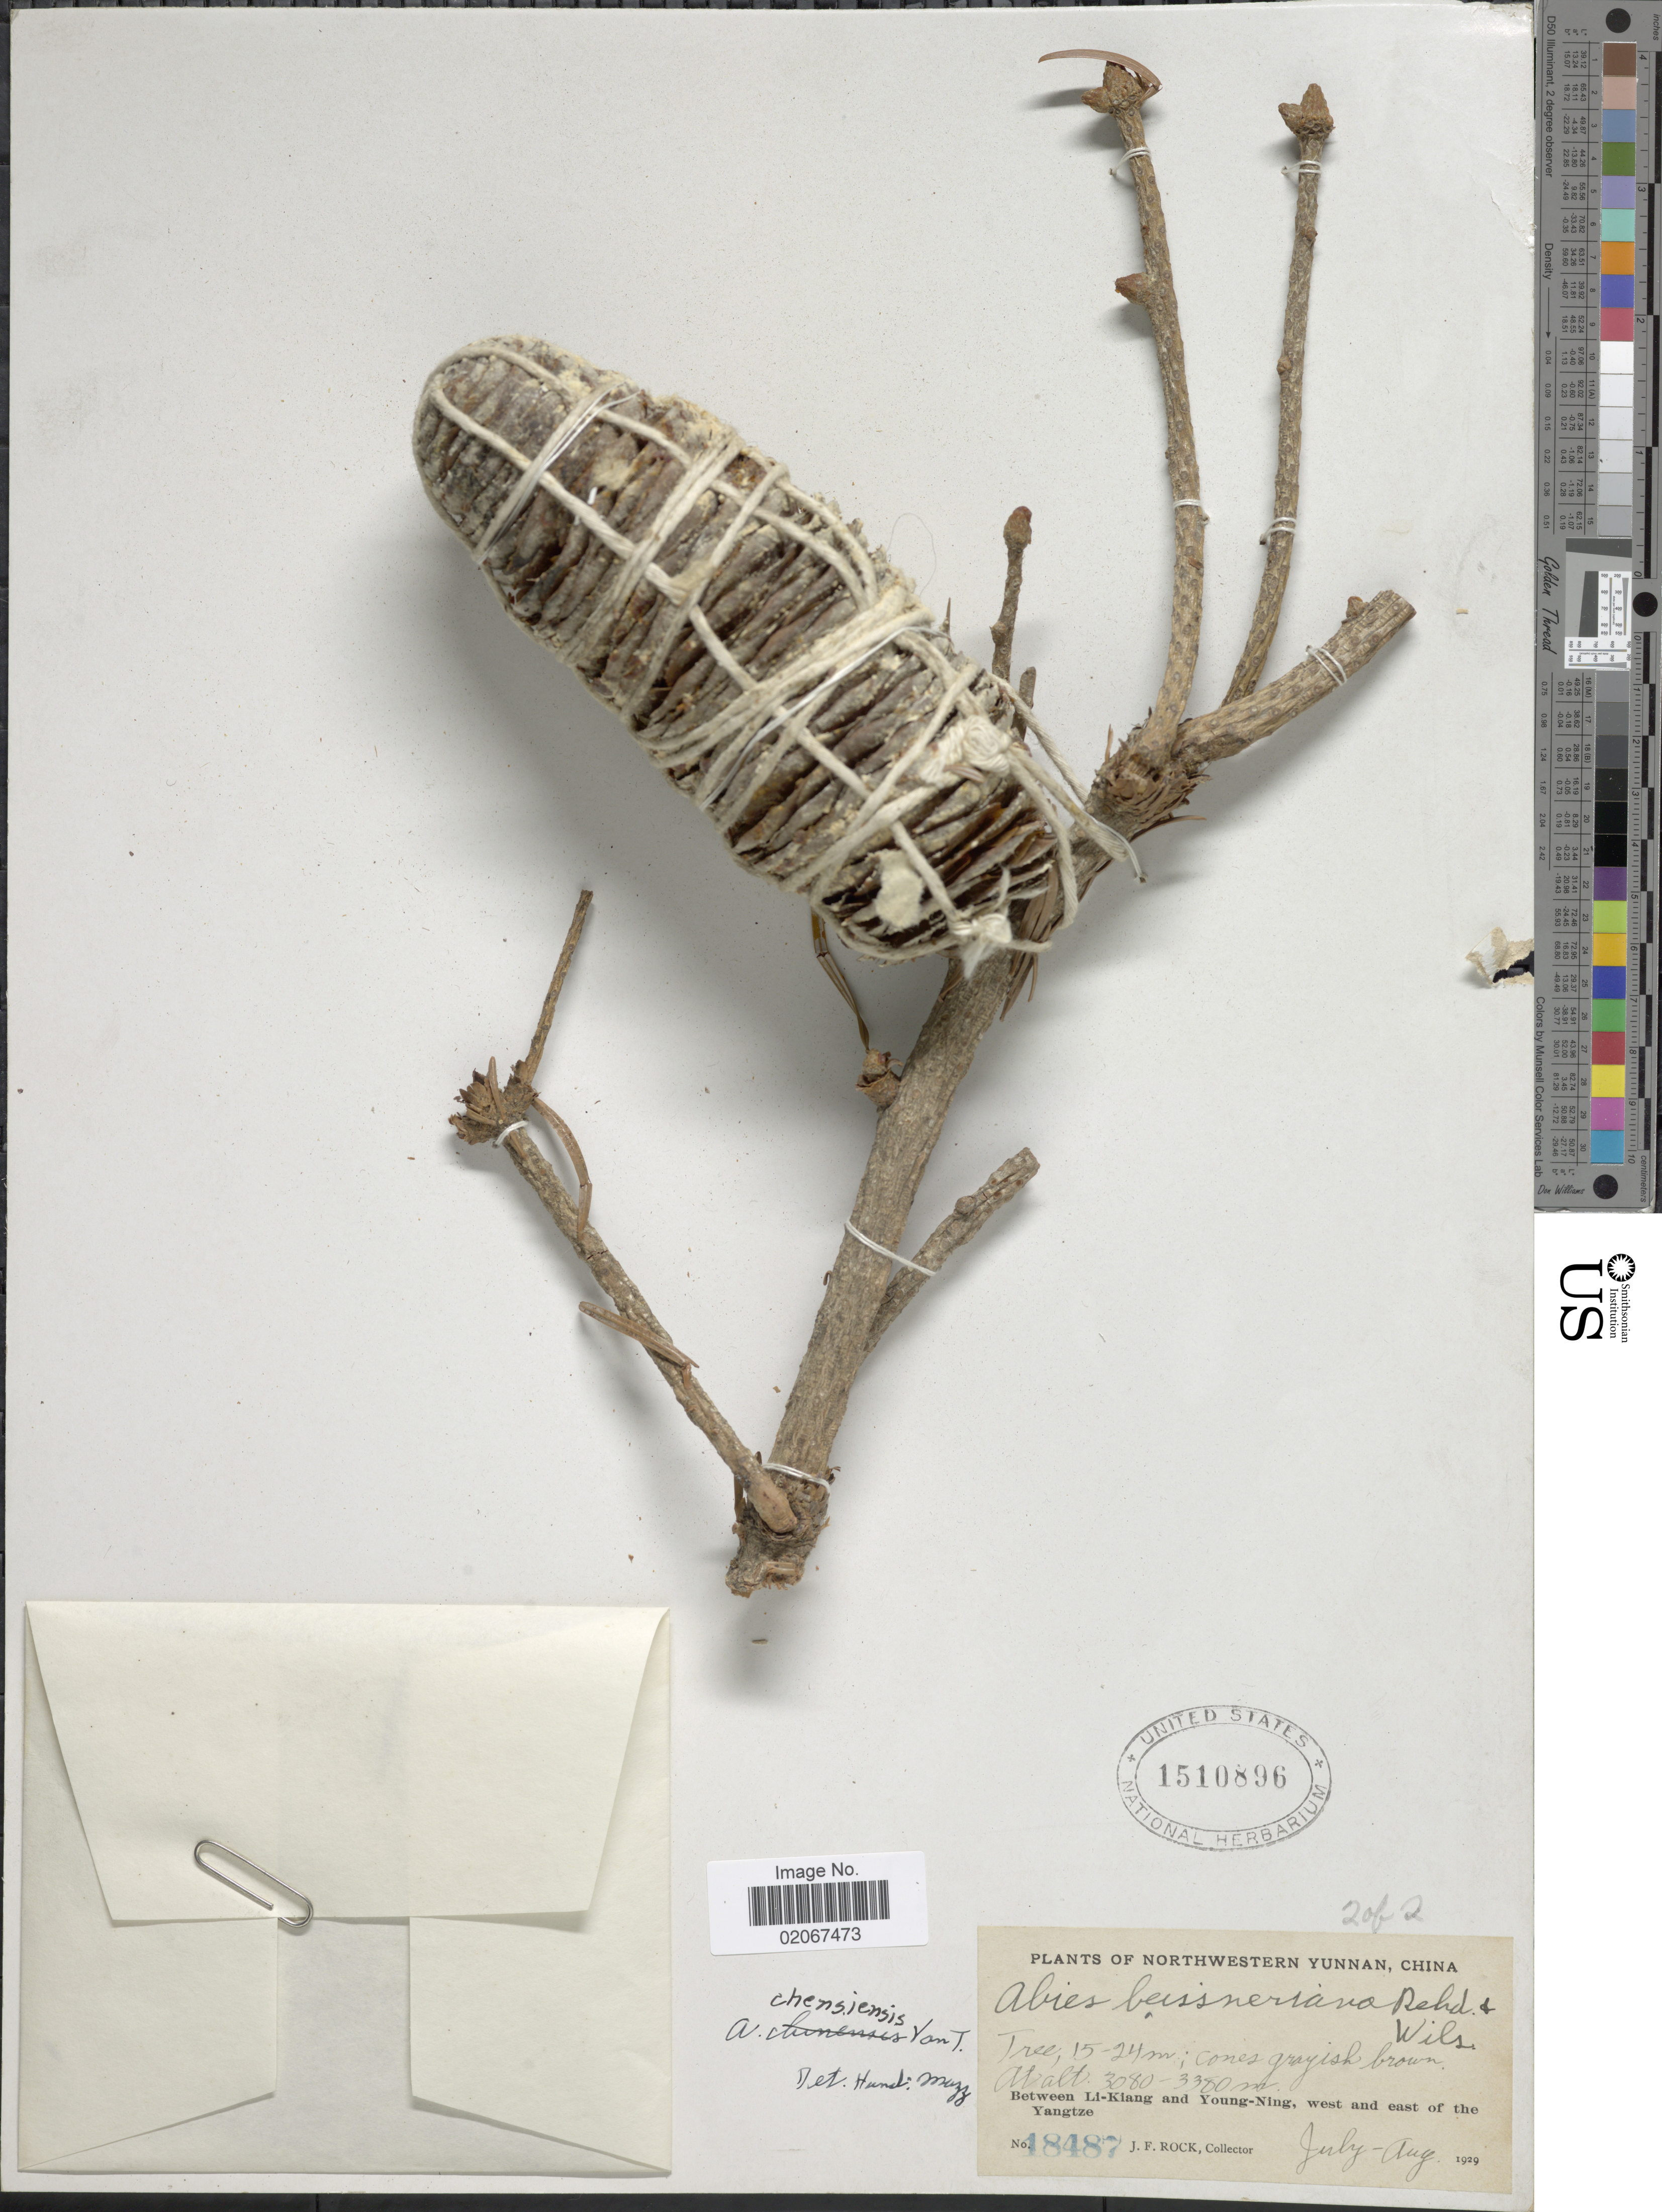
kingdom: Plantae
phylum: Tracheophyta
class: Pinopsida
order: Pinales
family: Pinaceae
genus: Abies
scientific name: Abies chensiensis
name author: Tiegh.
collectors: J. Rock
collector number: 18487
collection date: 1929-07/1929-08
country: China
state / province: Yunnan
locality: Northwestern Yunnan, China, between Li-kiang and Young-Ning ,west and east of the Yangtze.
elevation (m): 3080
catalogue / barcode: US 1510896